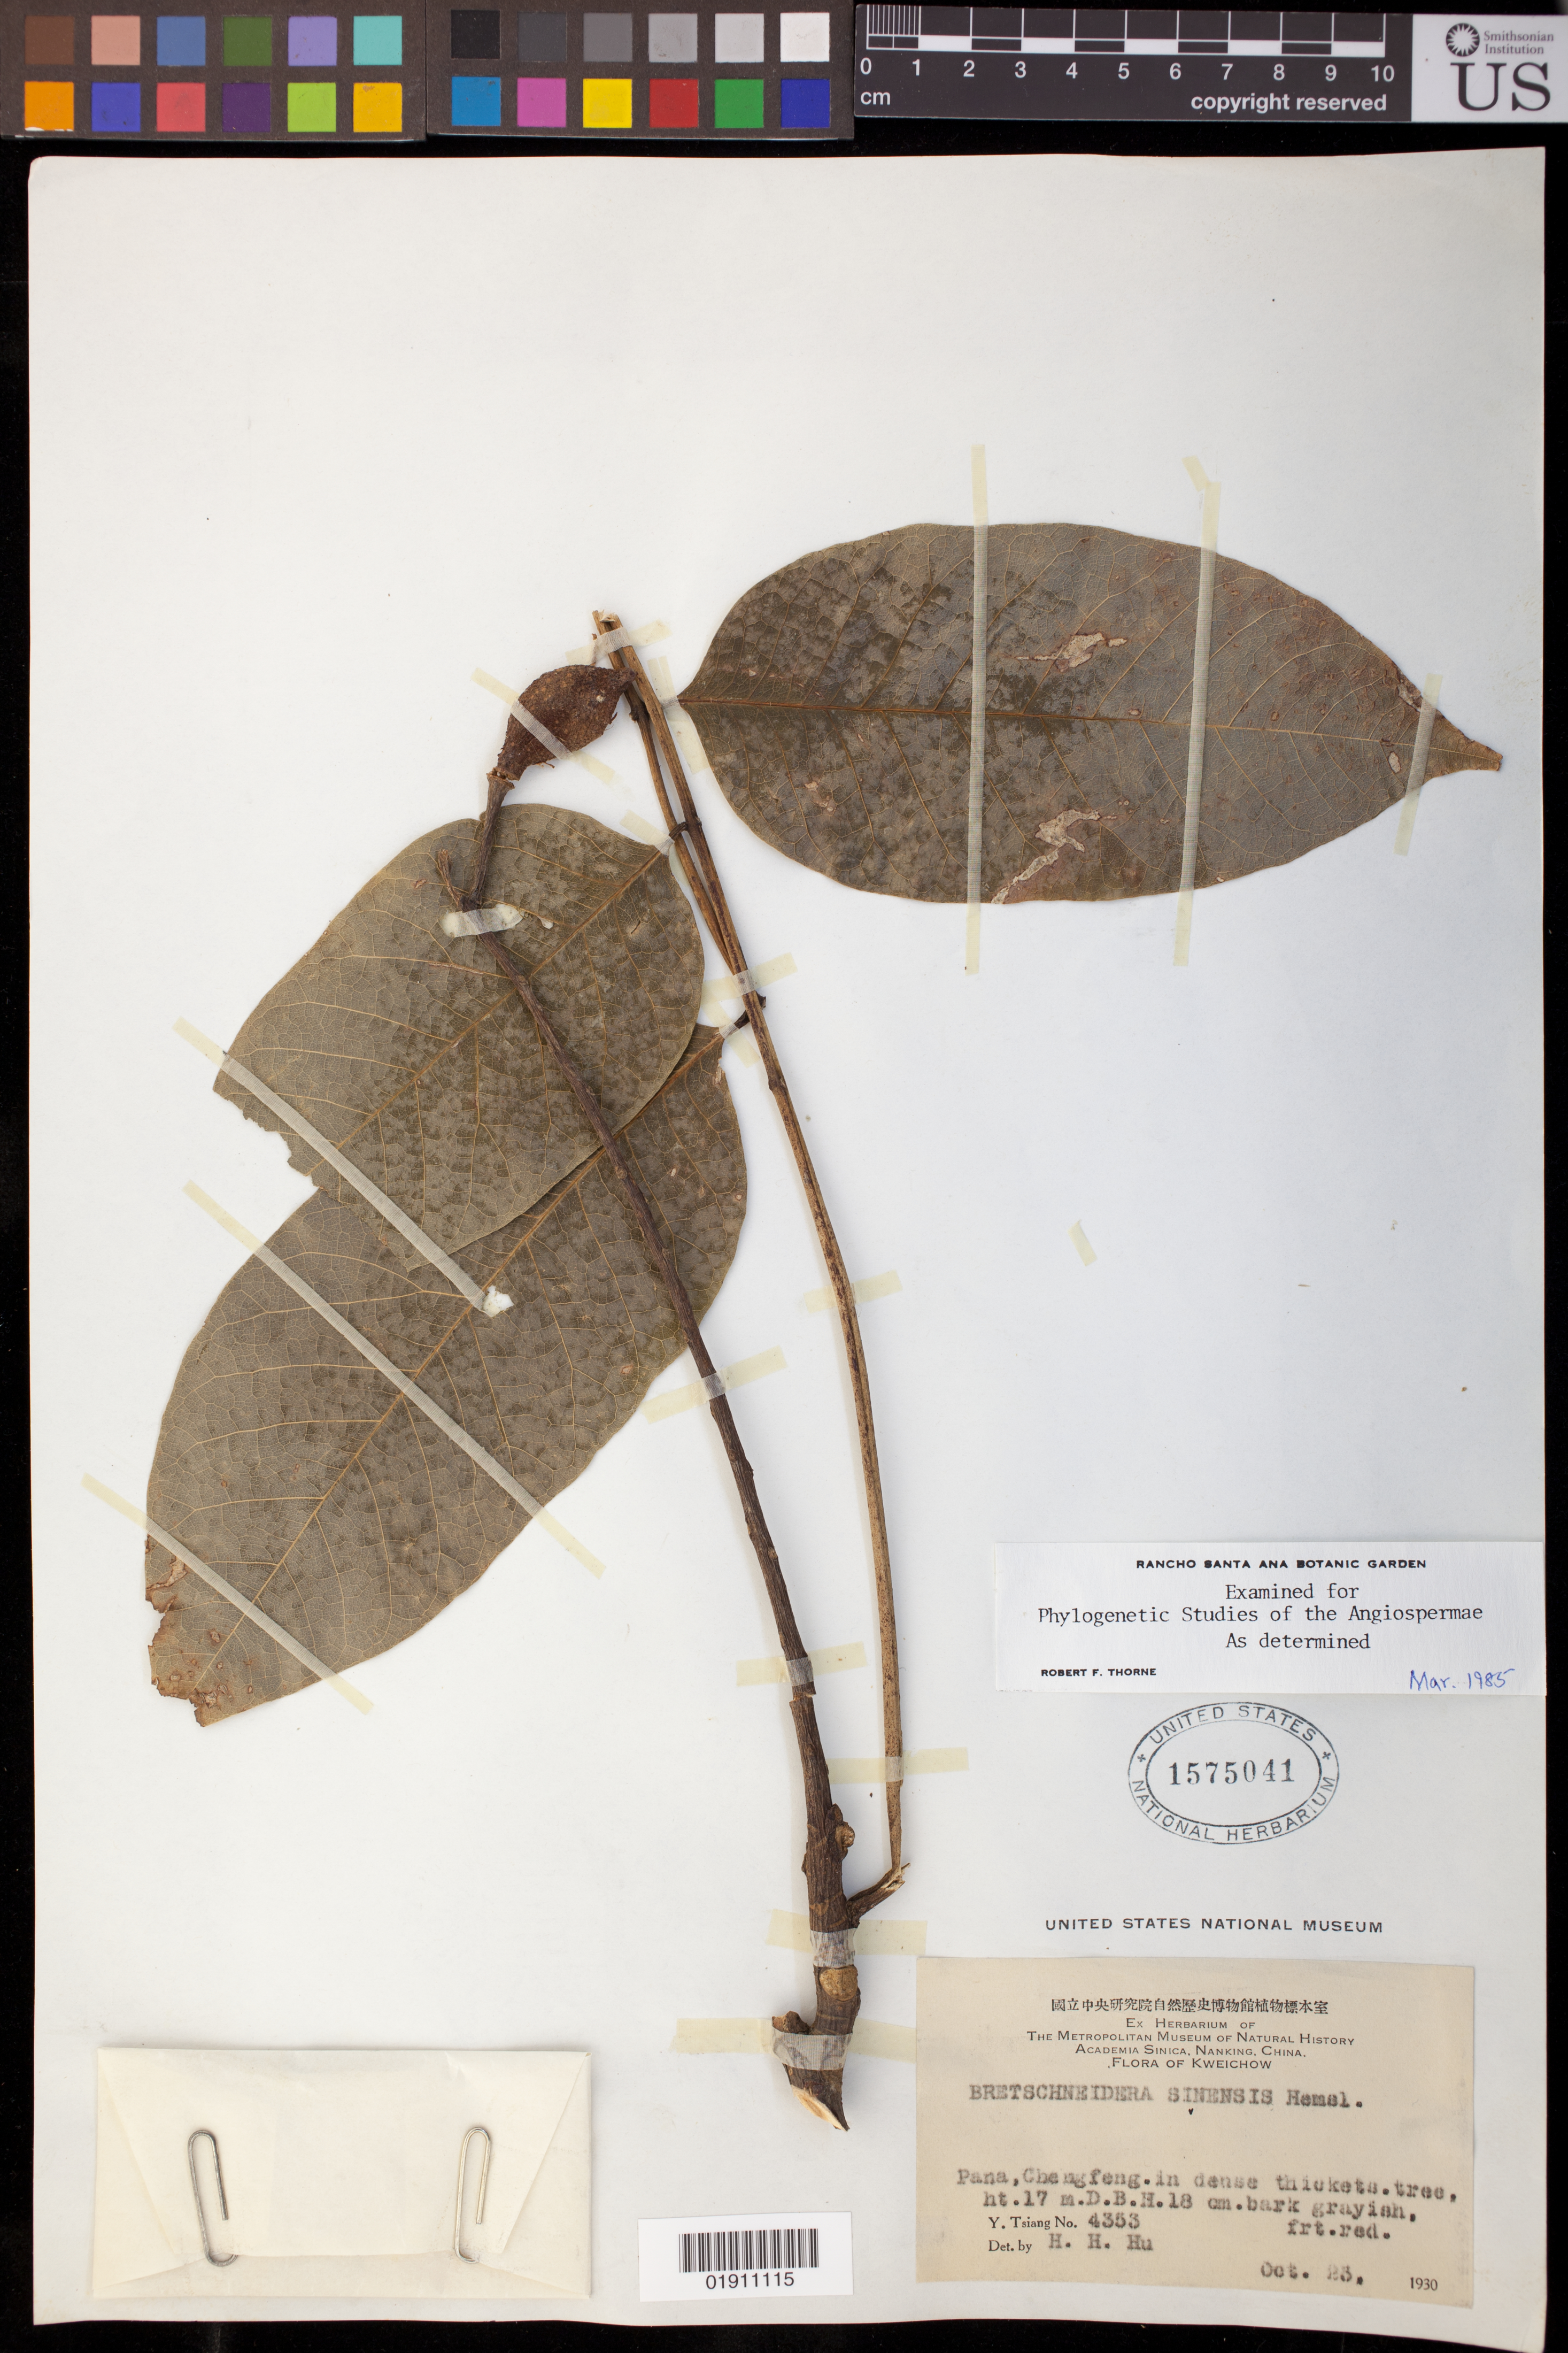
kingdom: Plantae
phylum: Tracheophyta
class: Magnoliopsida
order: Brassicales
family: Akaniaceae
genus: Bretschneidera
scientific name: Bretschneidera sinensis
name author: Hemsl.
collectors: Y. Tsiang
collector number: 4353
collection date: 1930-10-23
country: China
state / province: Guizhou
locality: Pana, Chengfeng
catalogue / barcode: US 1575041